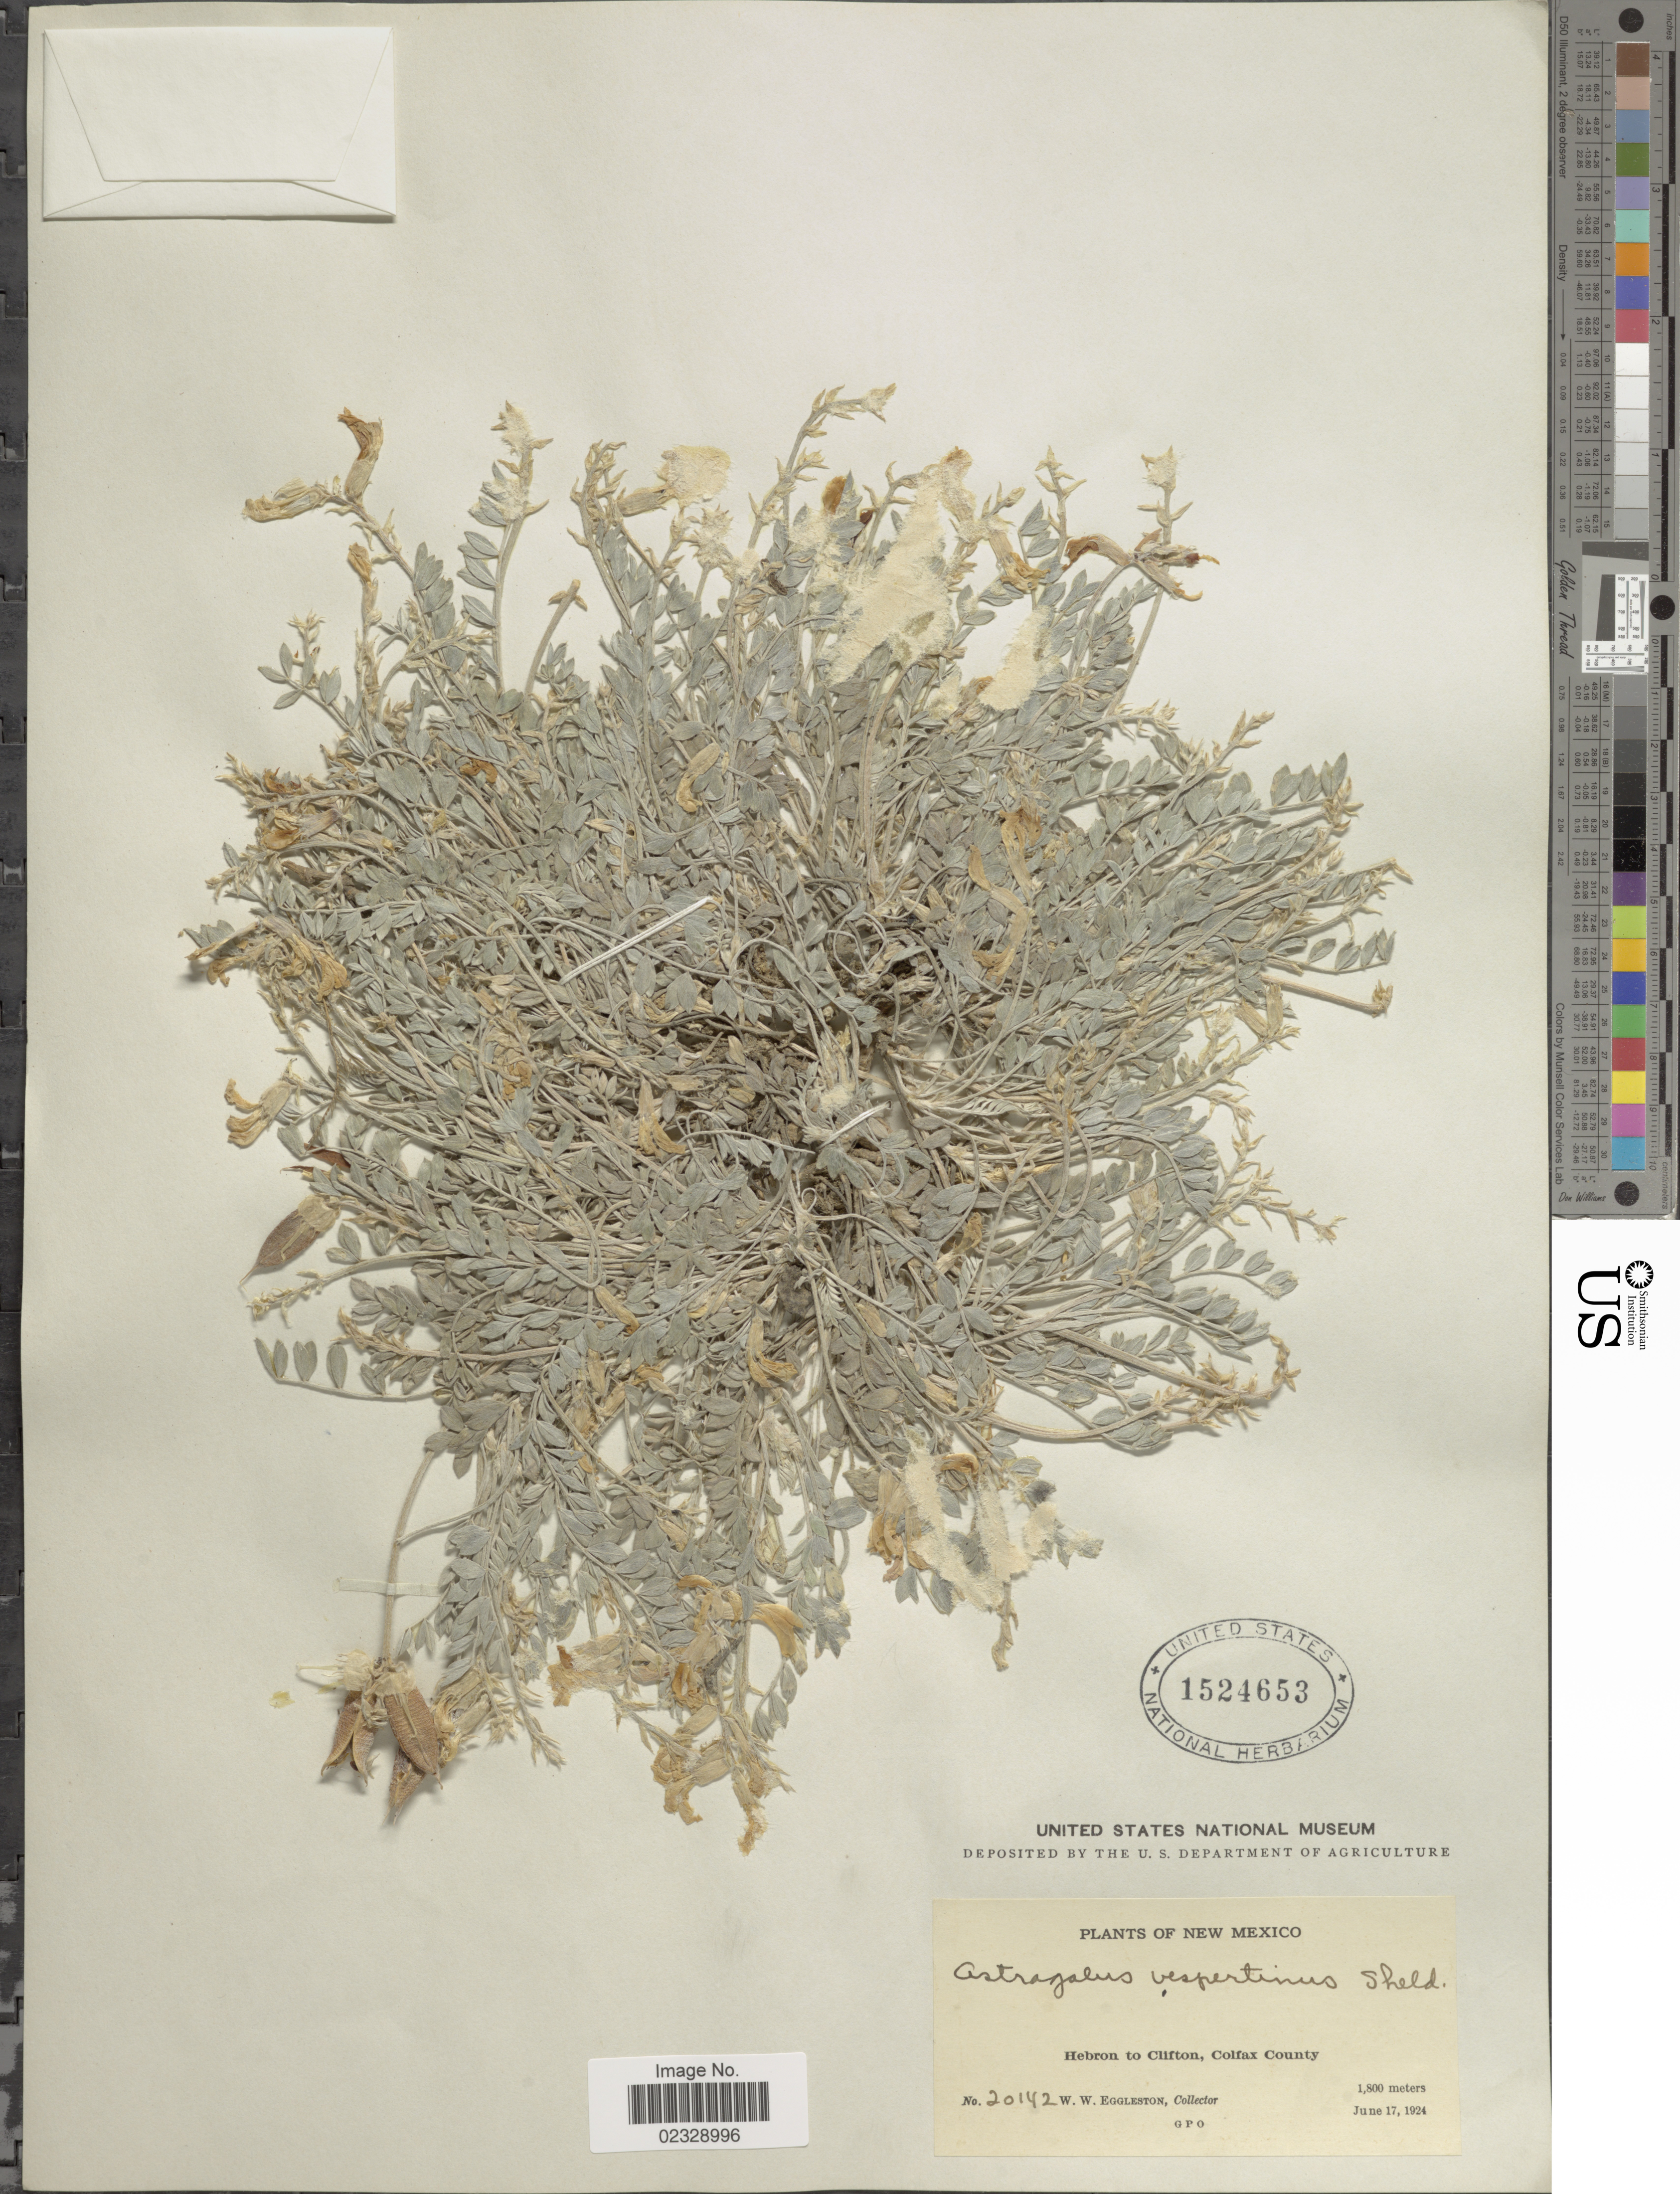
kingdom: Plantae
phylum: Tracheophyta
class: Magnoliopsida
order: Fabales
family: Fabaceae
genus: Astragalus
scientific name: Astragalus vespertinus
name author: E. Sheld.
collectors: W. W. Eggleston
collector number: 20142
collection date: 1924-06-17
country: United States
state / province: New Mexico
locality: Hebron to Clifton, Colfax County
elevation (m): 1800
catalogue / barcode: US 1524653